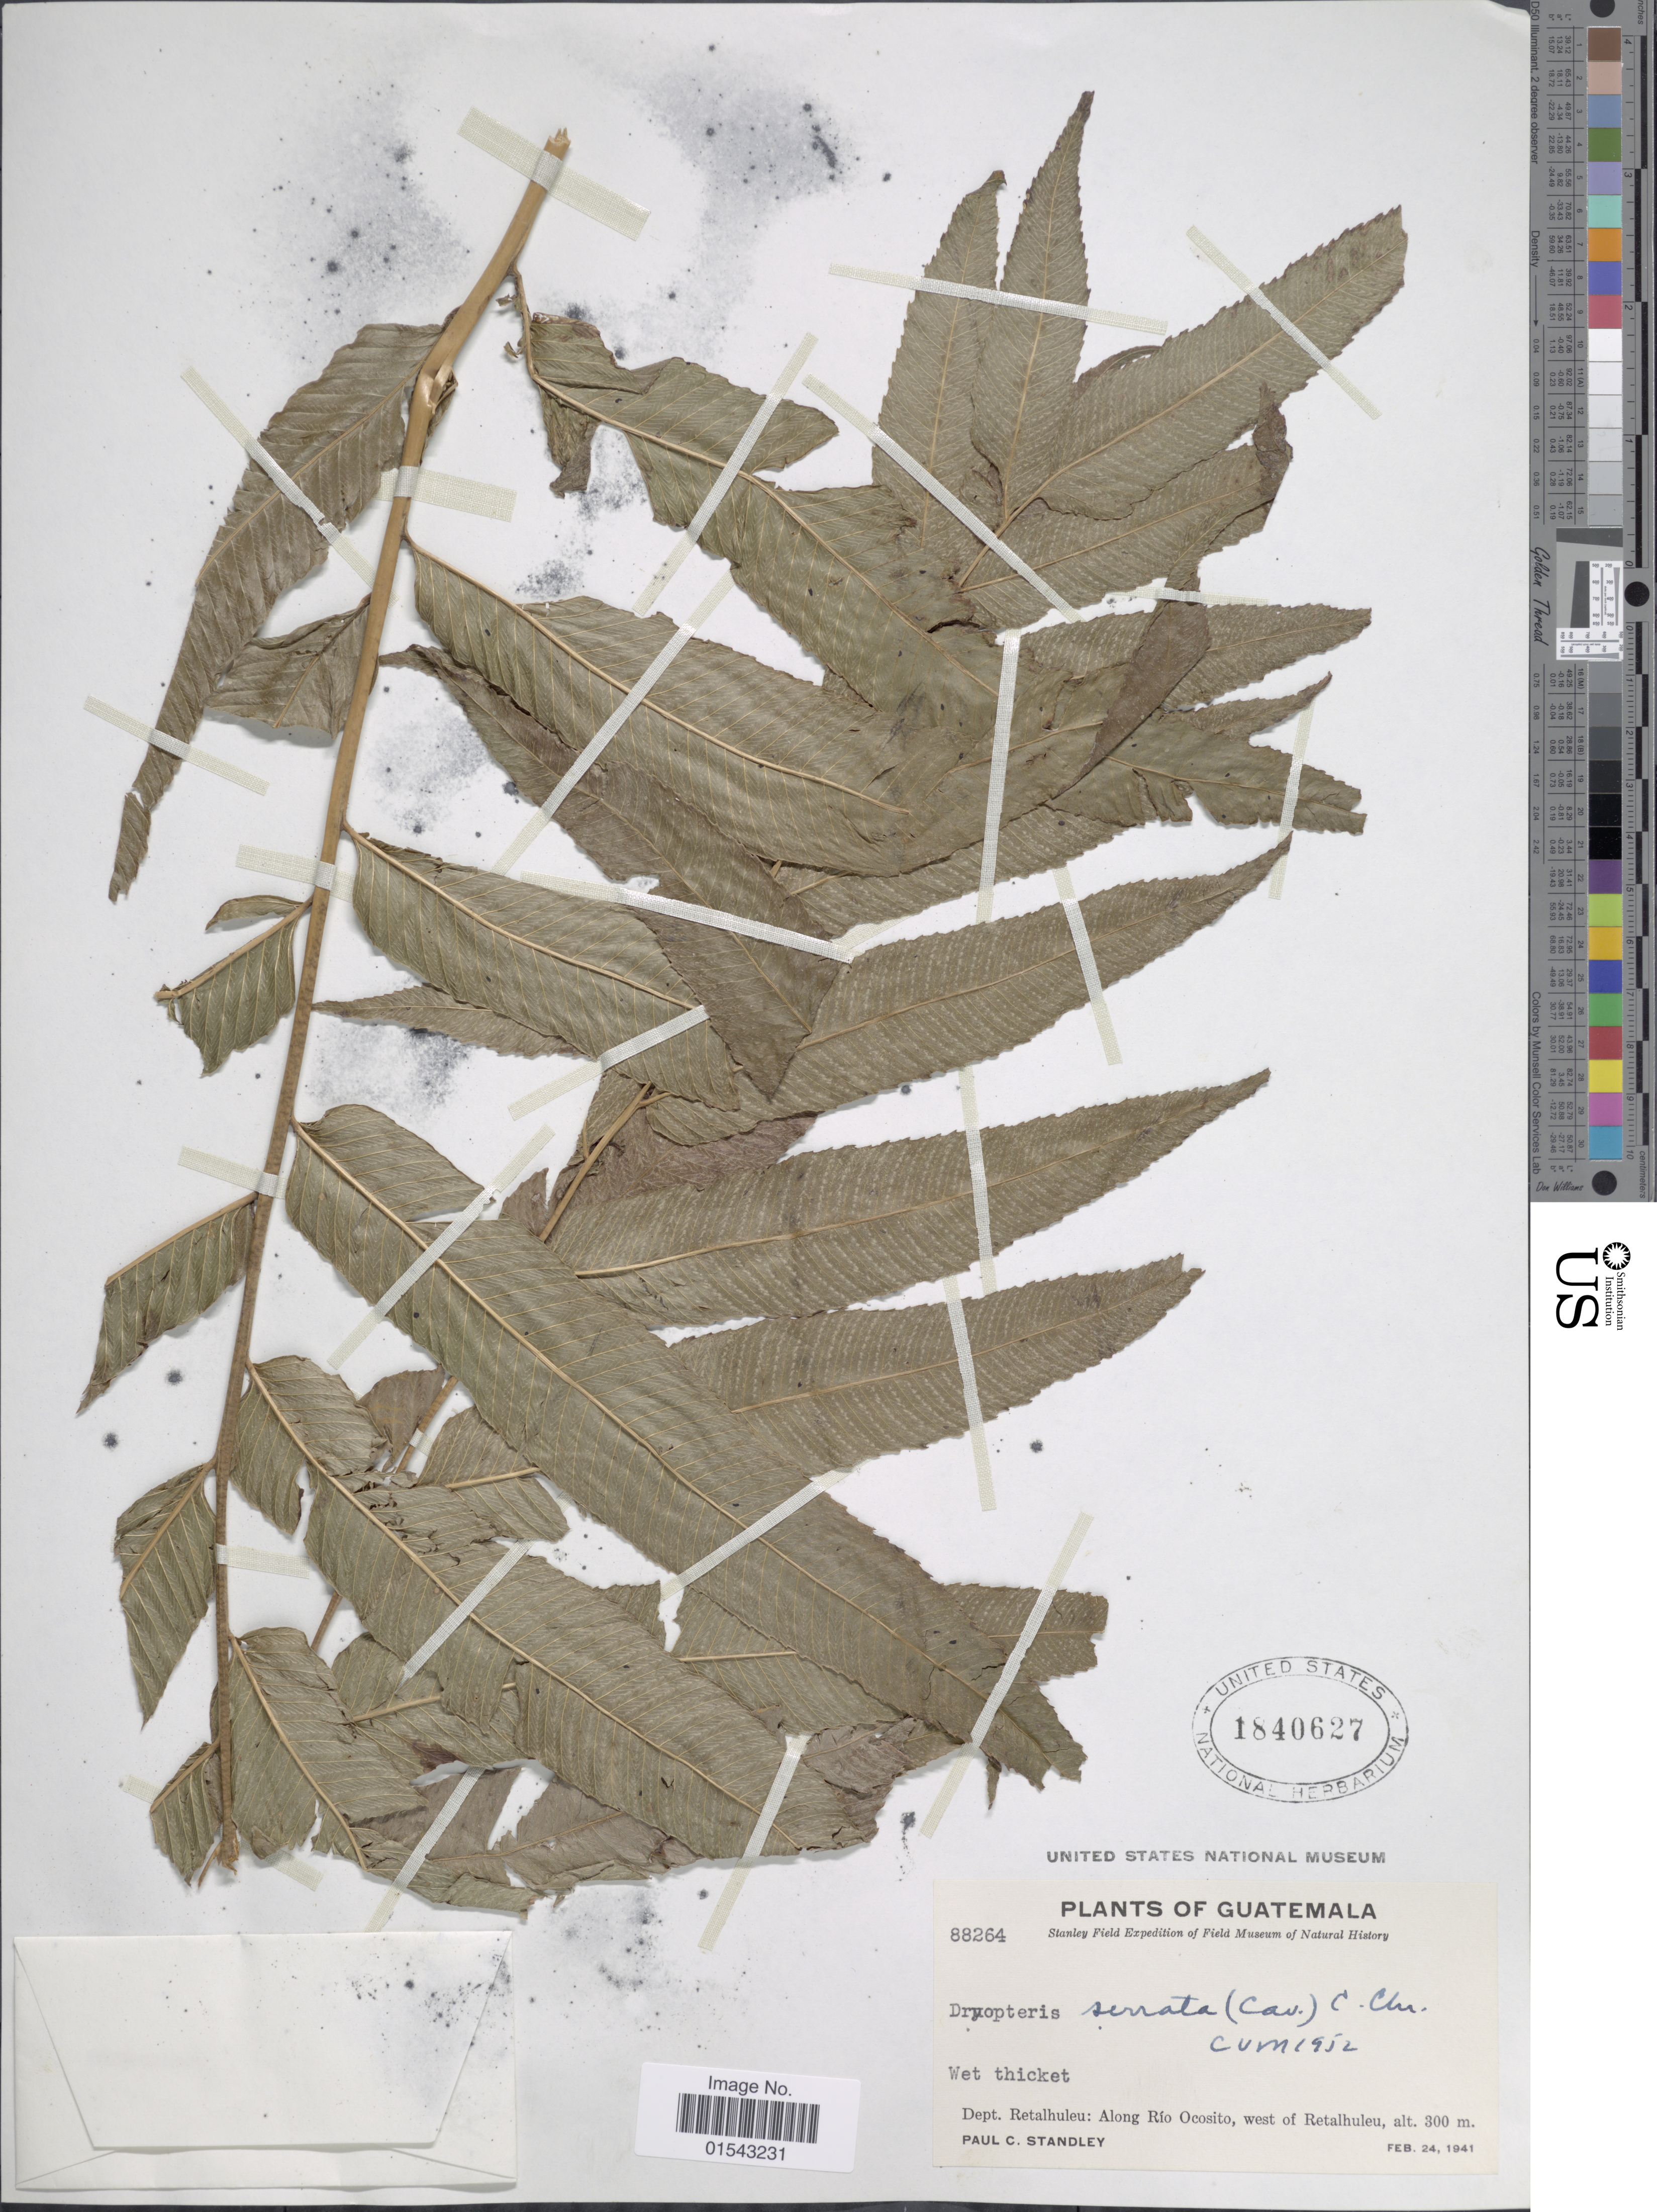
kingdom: Plantae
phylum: Tracheophyta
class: Polypodiopsida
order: Polypodiales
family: Thelypteridaceae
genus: Meniscium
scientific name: Meniscium serratum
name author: Cav.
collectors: P. C. Standley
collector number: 88264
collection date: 1941-02-24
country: Guatemala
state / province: Retalhuleu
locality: Dept. Retalhuleu: along Rio Ocosito, west of Retalhuleu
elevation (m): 300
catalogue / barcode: US 1840627